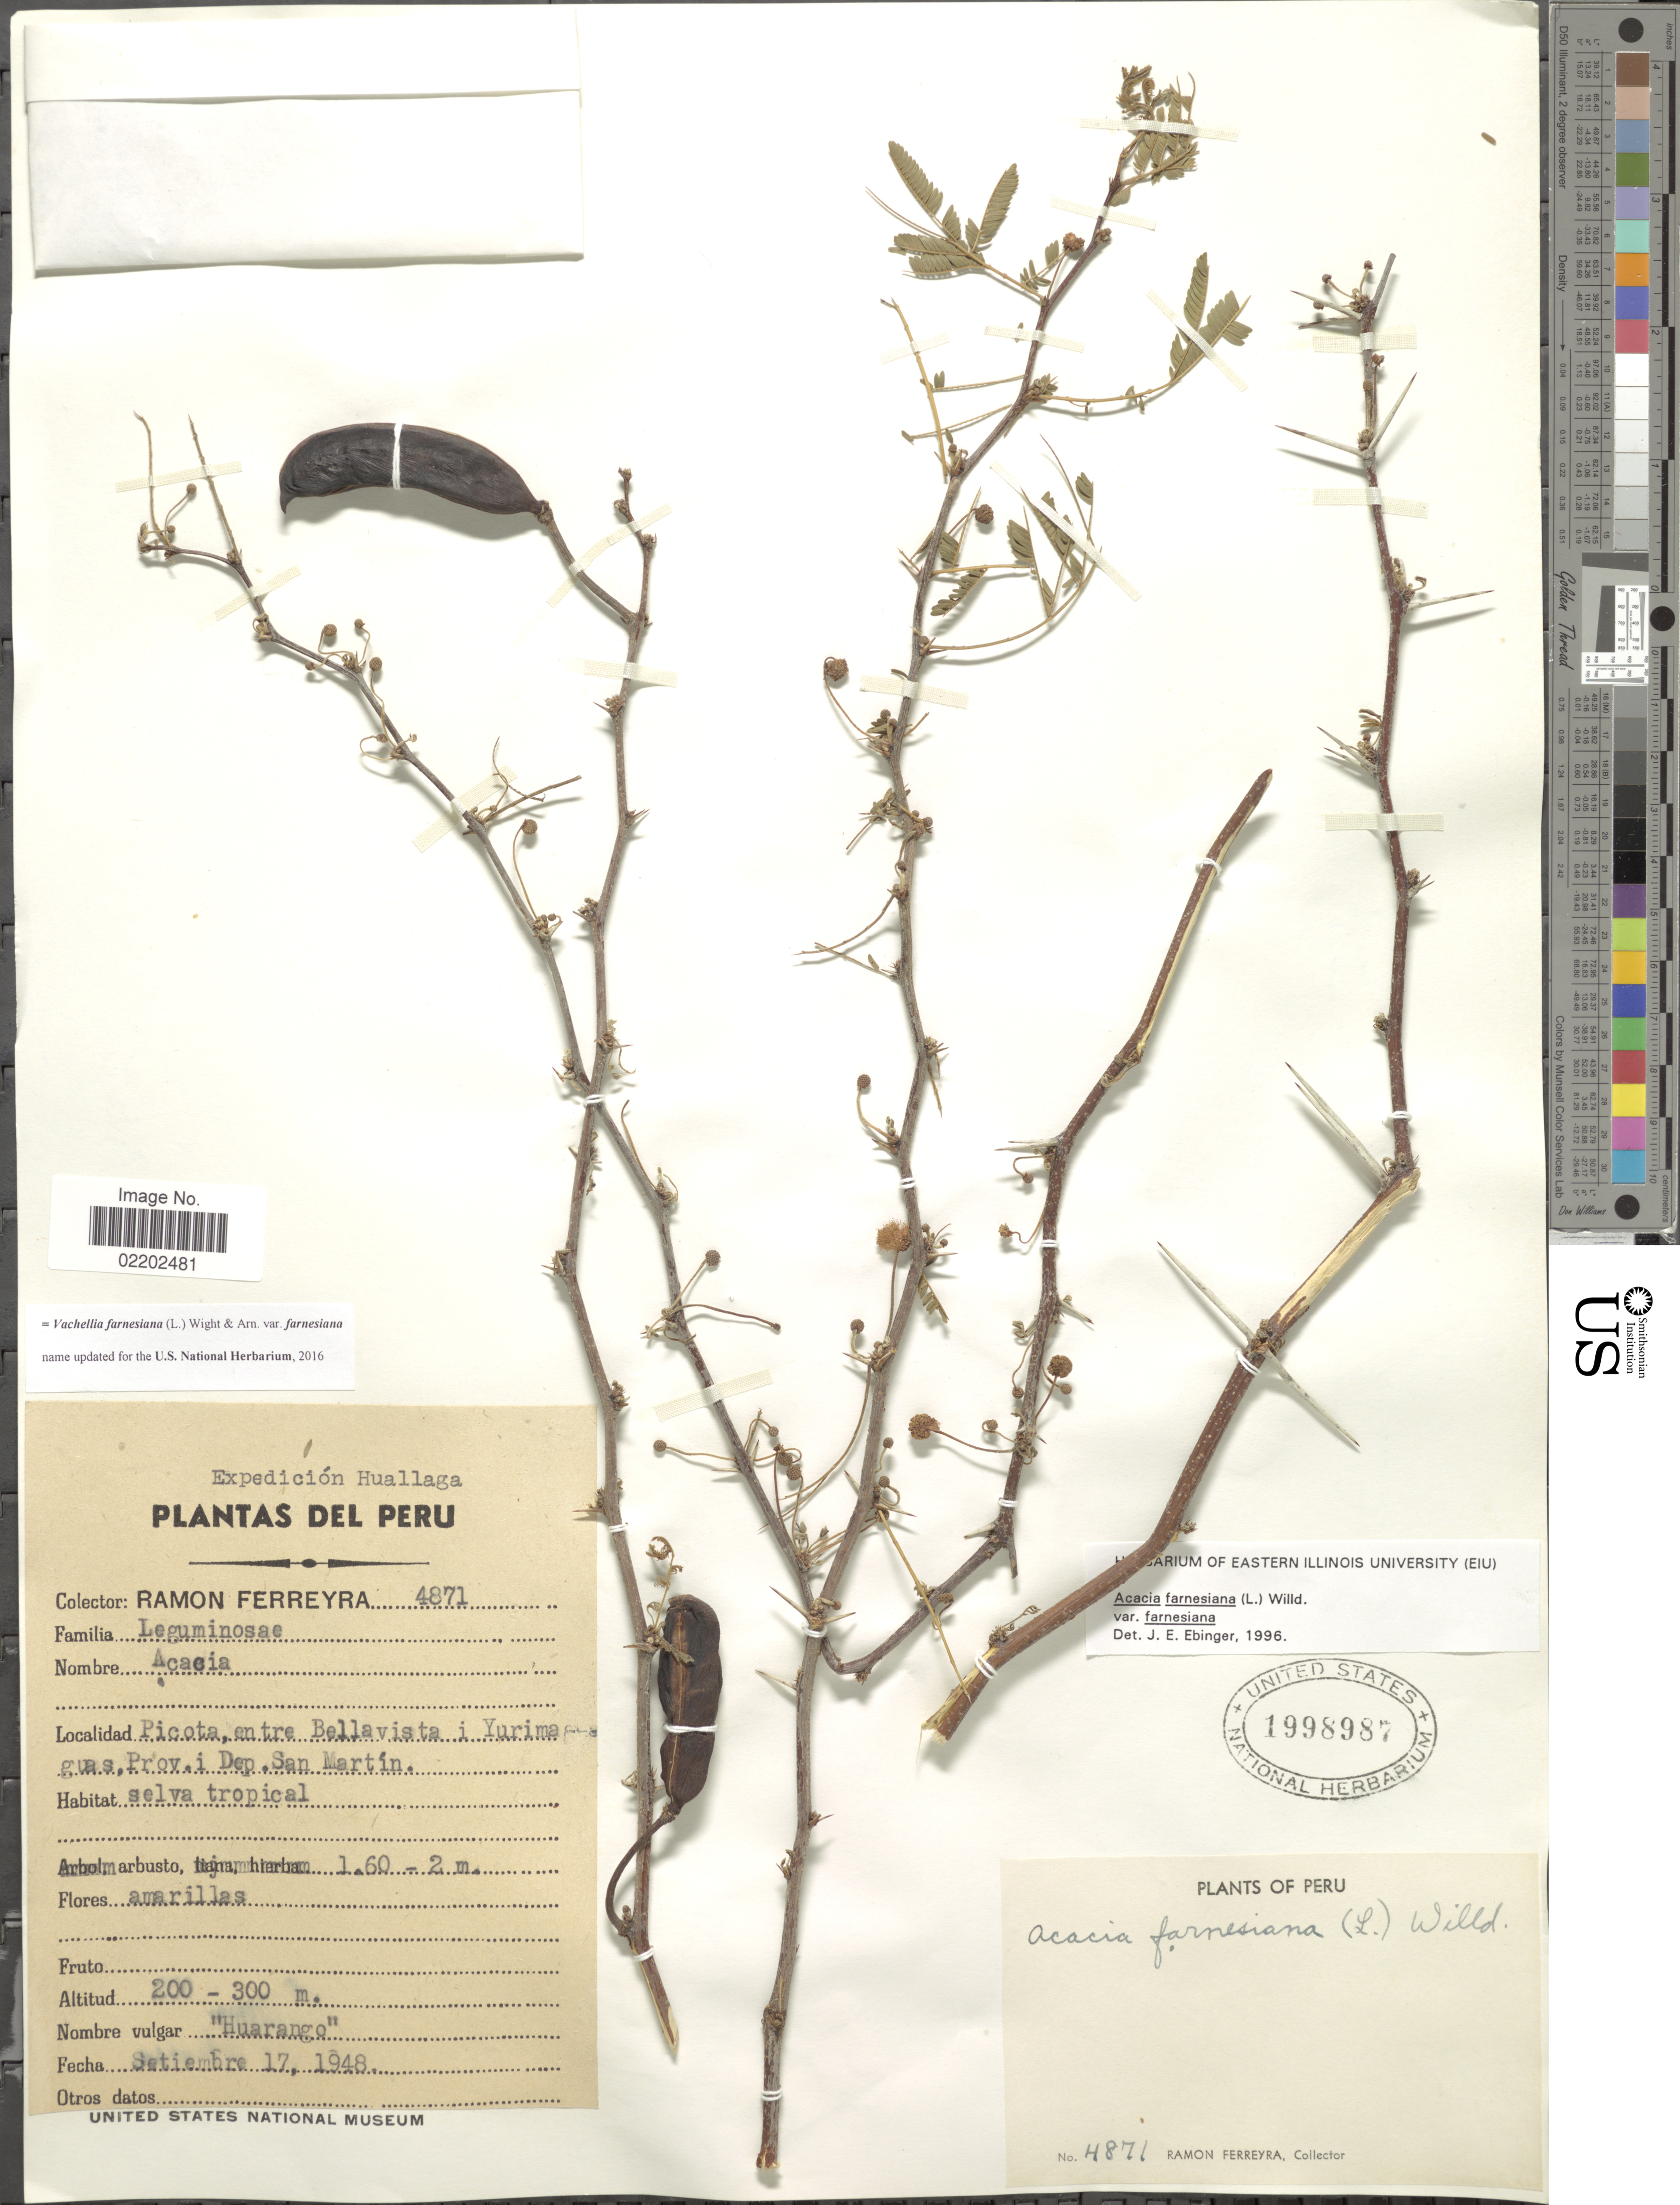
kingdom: Plantae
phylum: Tracheophyta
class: Magnoliopsida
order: Fabales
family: Fabaceae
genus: Vachellia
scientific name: Vachellia farnesiana var. farnesiana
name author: (L.) Wight & Arn.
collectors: R. A. Ferreyra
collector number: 4871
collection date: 1948-09-17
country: Peru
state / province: San Martín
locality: Picota, entre Bellavista i Yurima-guas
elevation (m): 200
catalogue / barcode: US 1998987